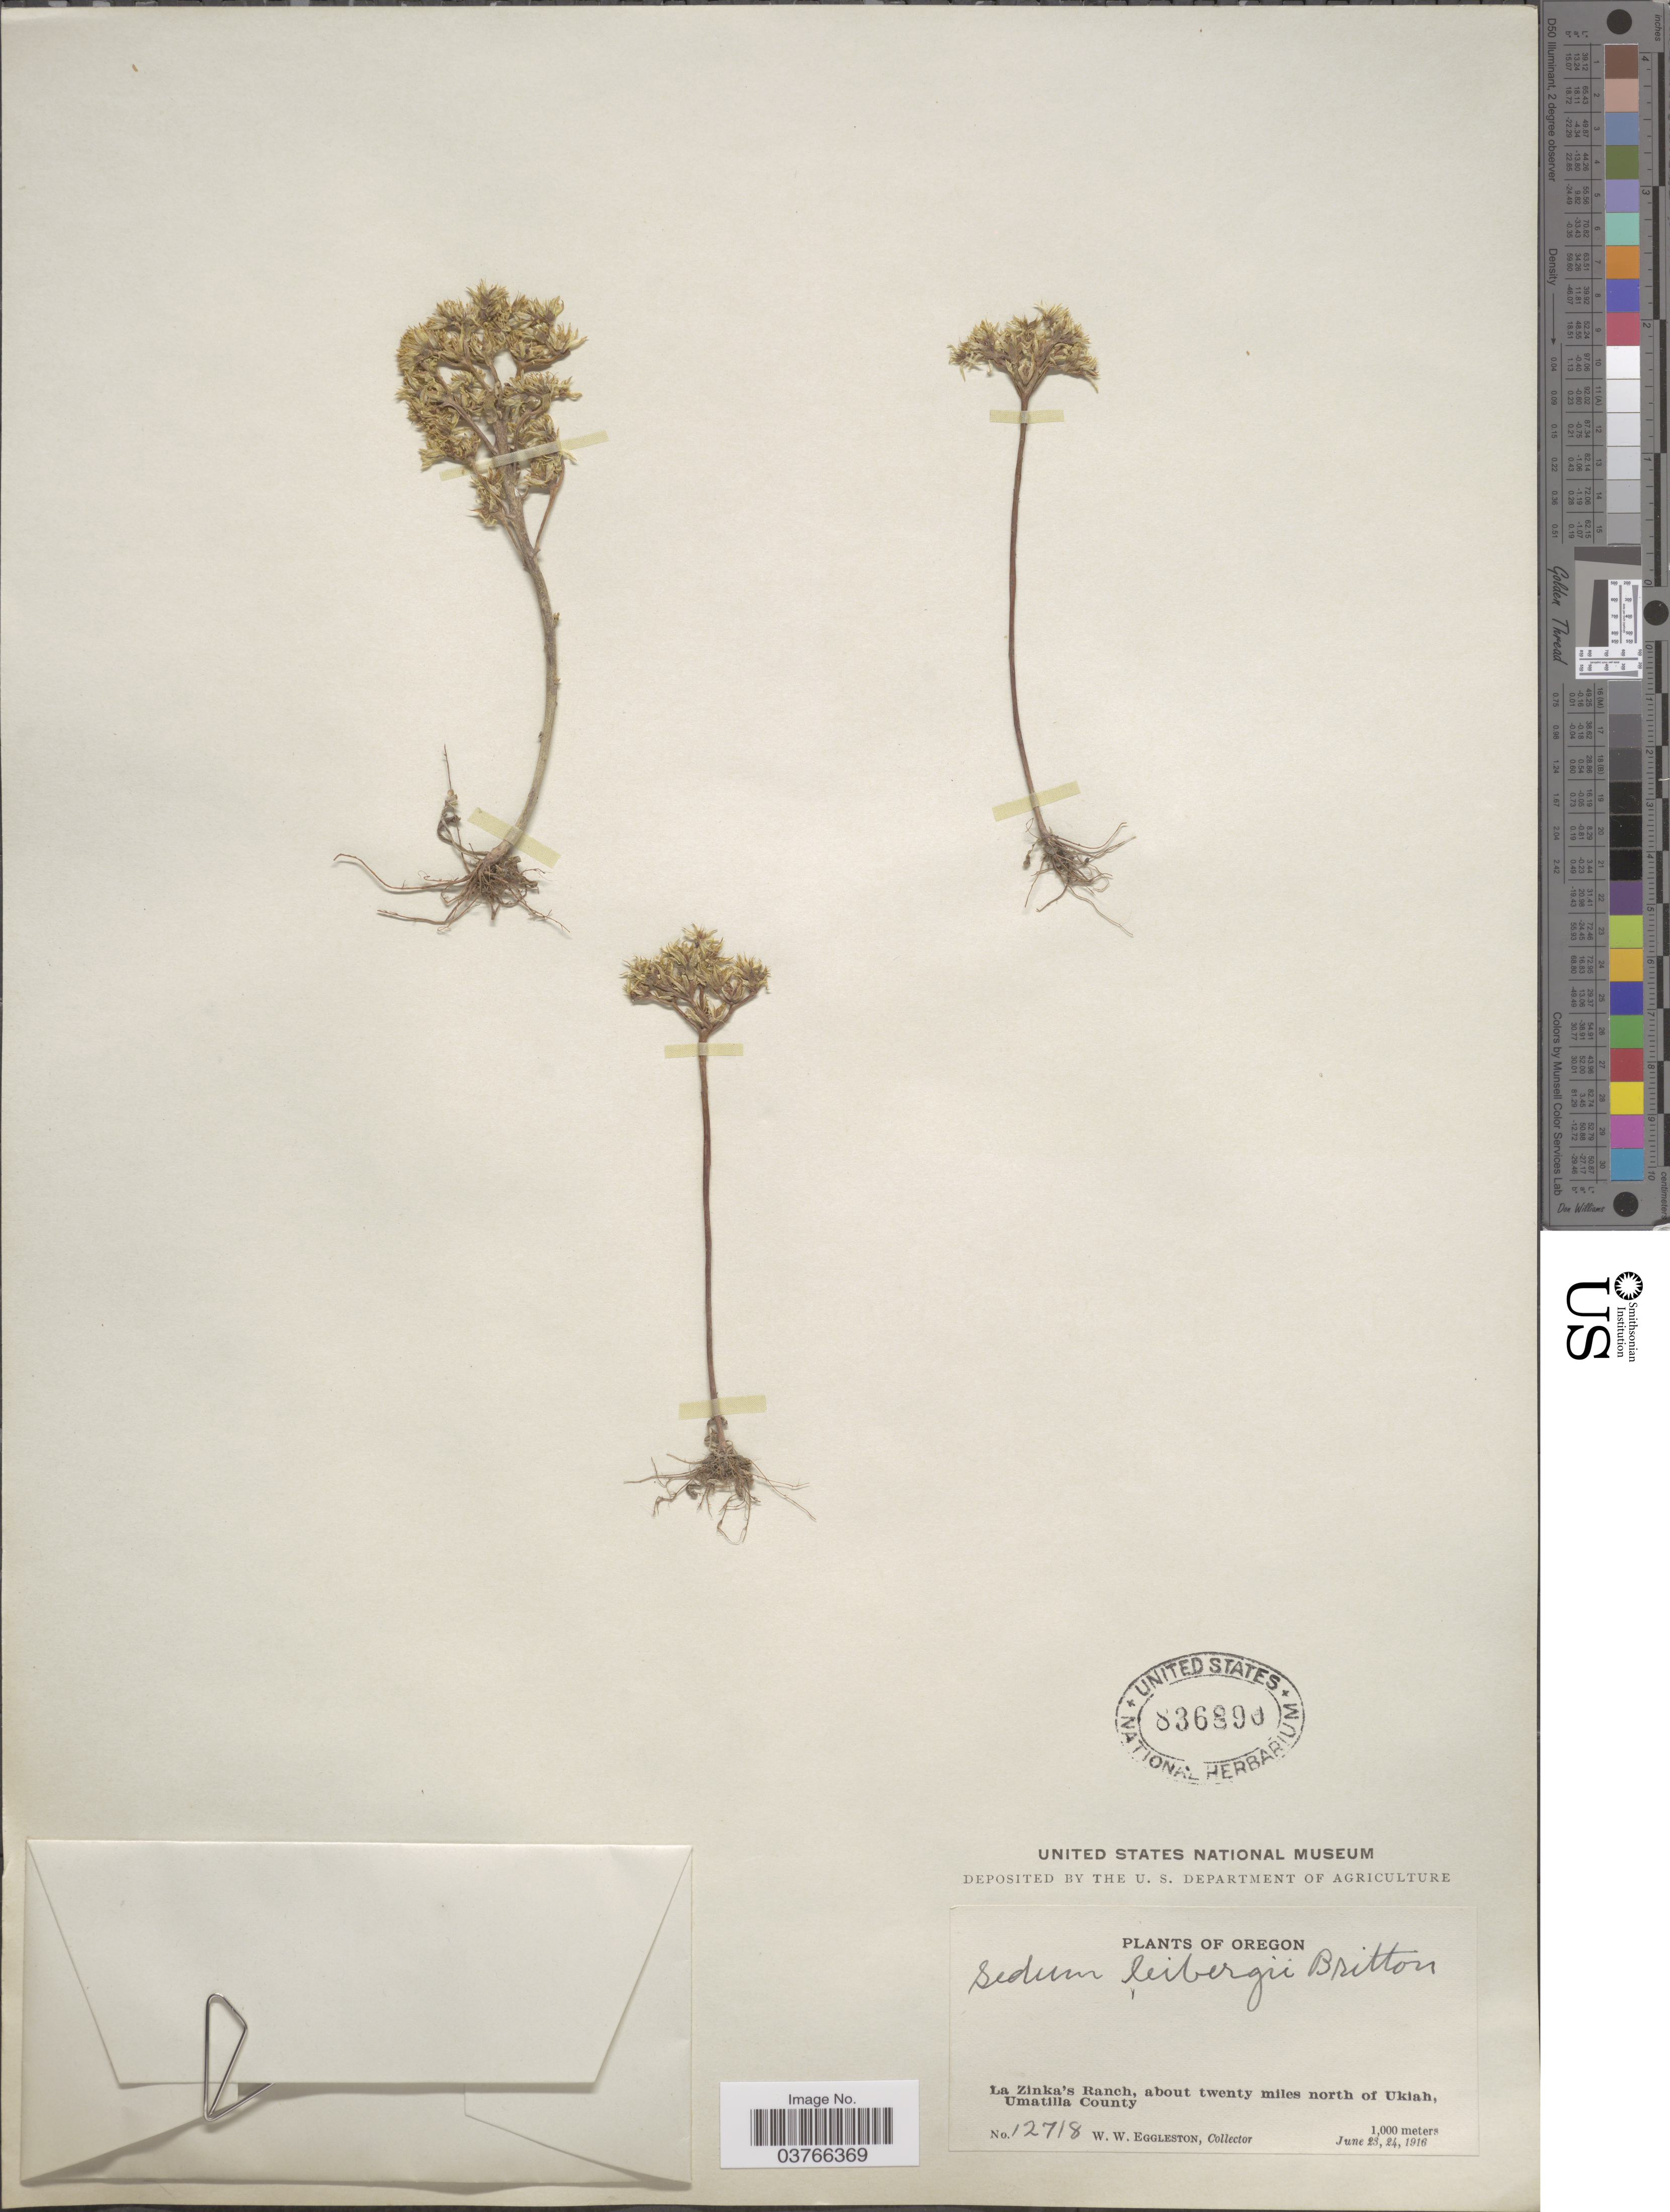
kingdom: Plantae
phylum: Tracheophyta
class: Magnoliopsida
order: Saxifragales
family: Crassulaceae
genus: Sedum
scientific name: Sedum leibergii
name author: Britton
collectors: W. W. Eggleston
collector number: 12718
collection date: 1916-06-23/1916-06-24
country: United States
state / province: Oregon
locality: La Zinka's Ranch, about twenty miles north of Ukiah, Umatilla County.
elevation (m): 1000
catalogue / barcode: US 836890